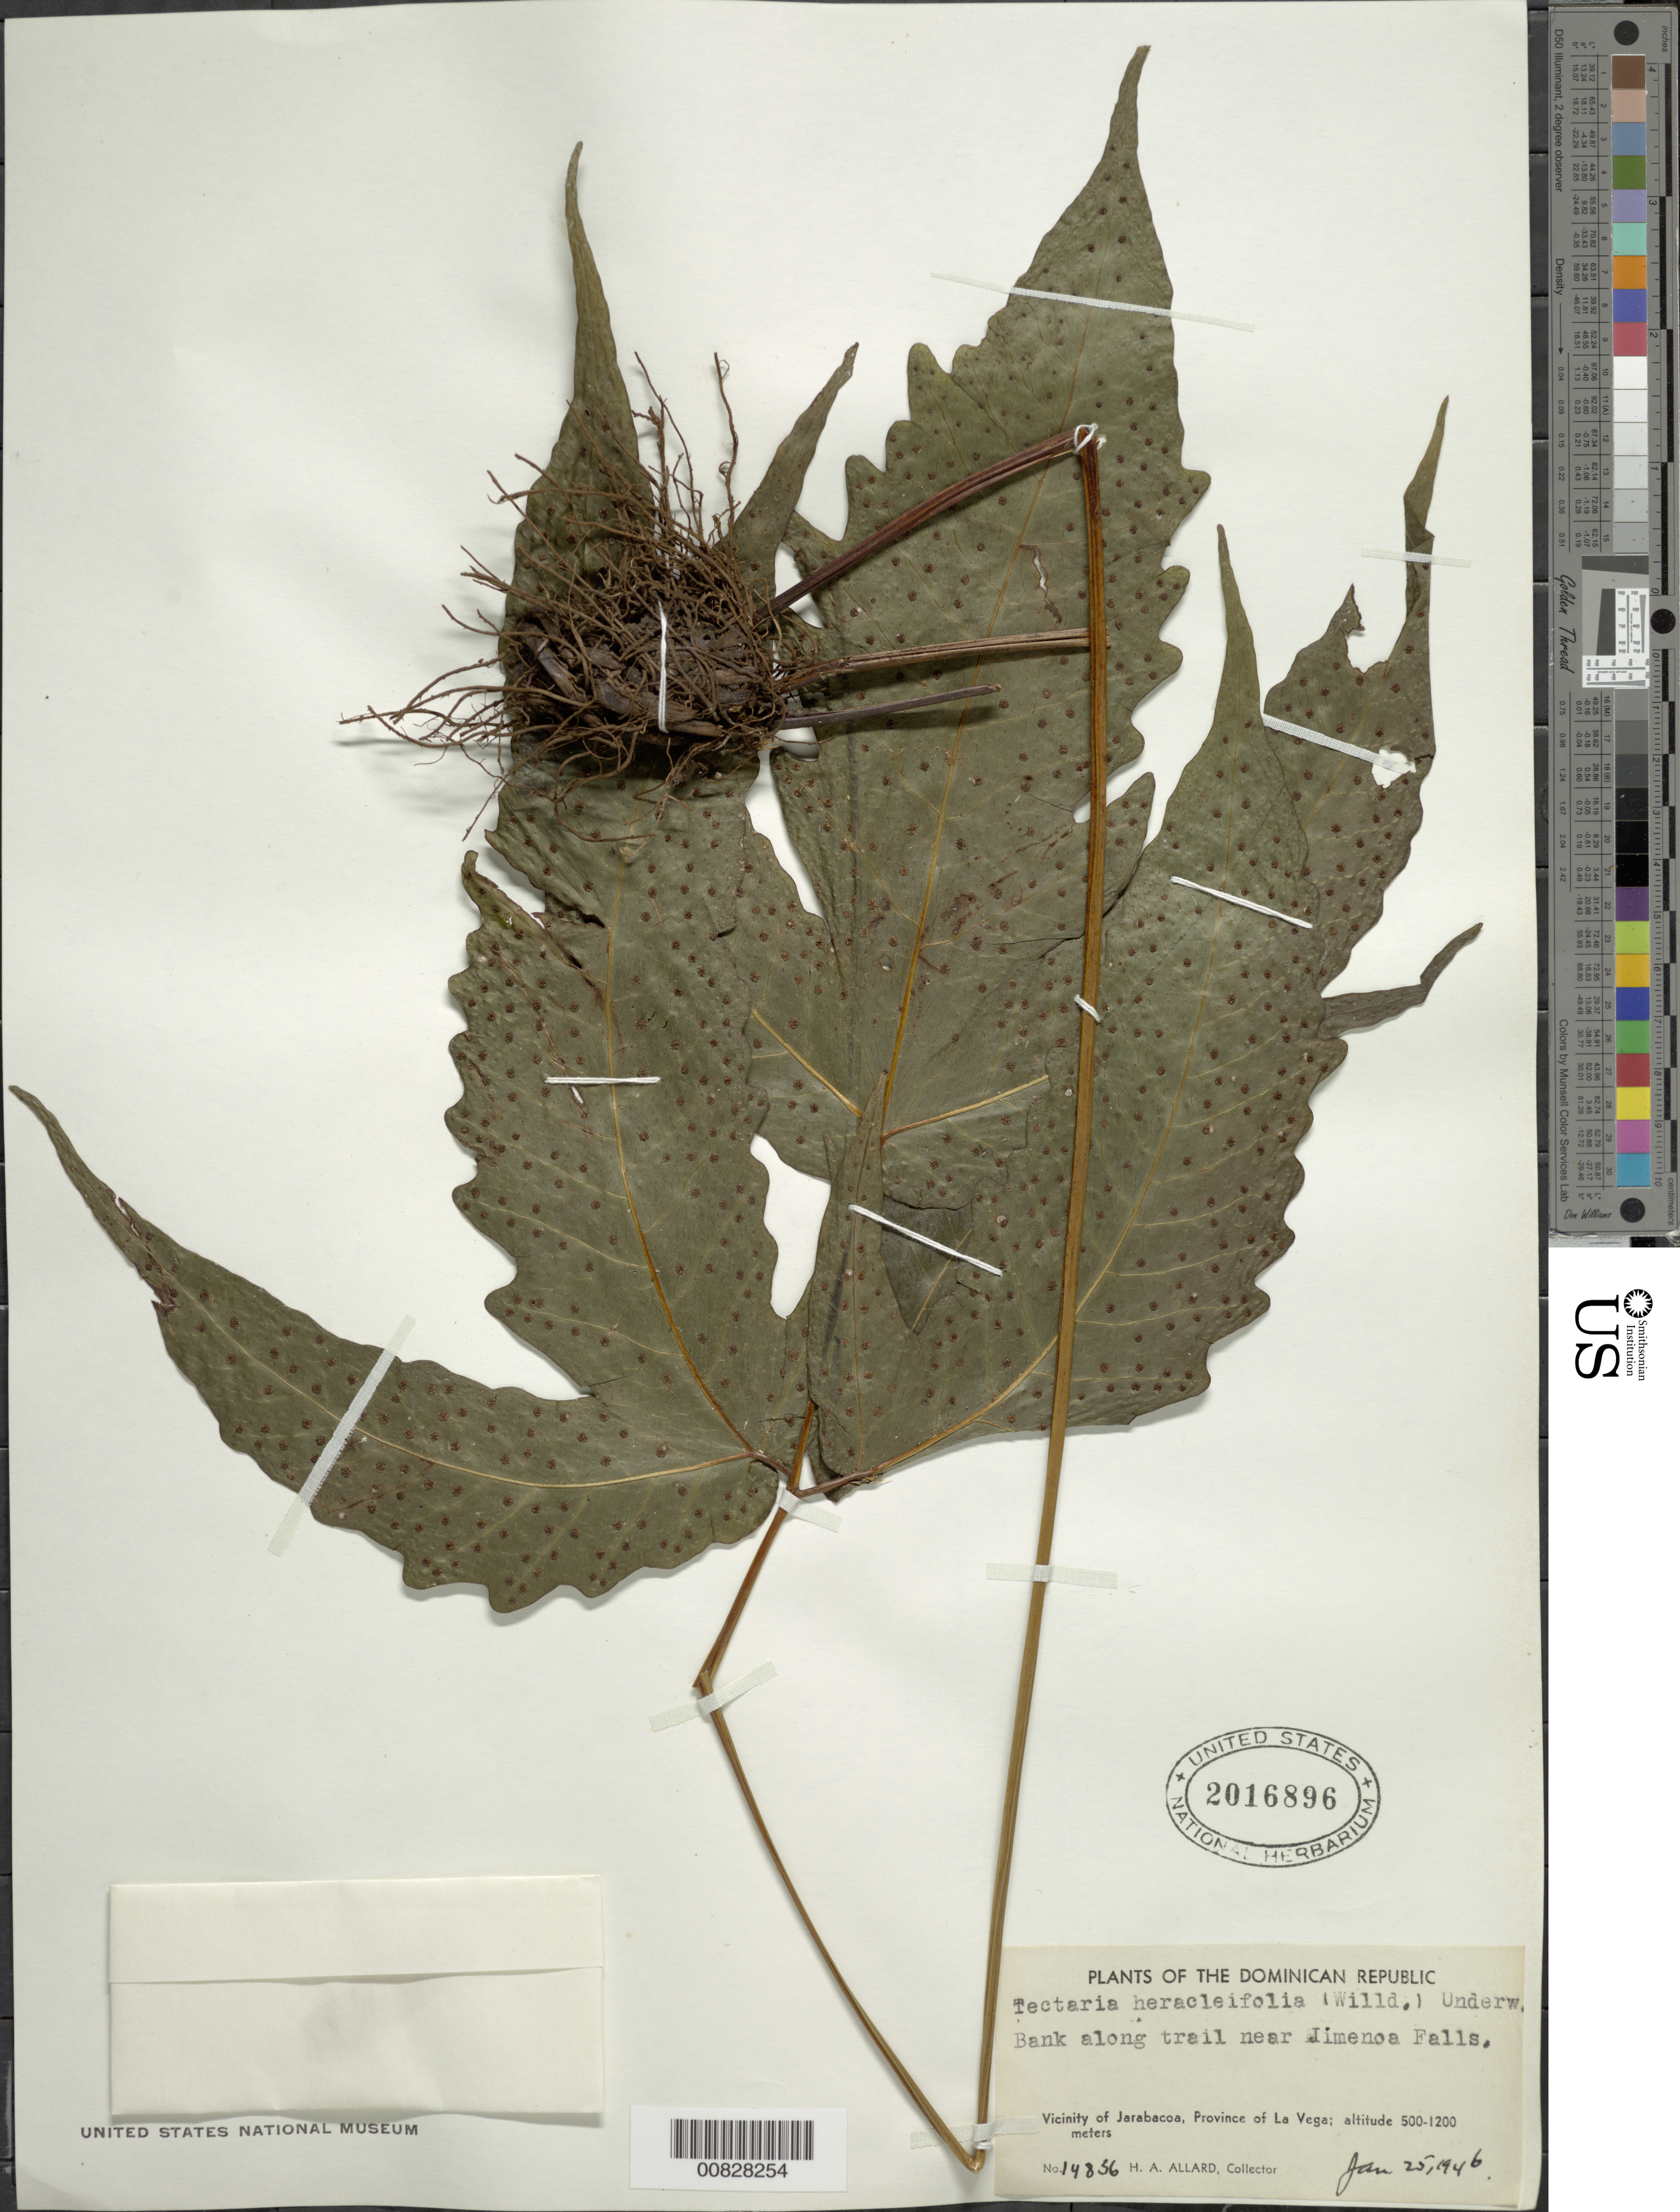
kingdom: Plantae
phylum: Tracheophyta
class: Polypodiopsida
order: Polypodiales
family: Tectariaceae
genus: Tectaria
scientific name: Tectaria heracleifolia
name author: (Willd.) Underw.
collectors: H. A. Allard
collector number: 14836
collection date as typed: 25 Jan 1946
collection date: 1946-01-25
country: Dominican Republic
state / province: La Vega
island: Hispaniola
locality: Jarabacoa vicinity, Jimenoa Falls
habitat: Bank along trail near falls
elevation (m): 500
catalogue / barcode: US 2016896